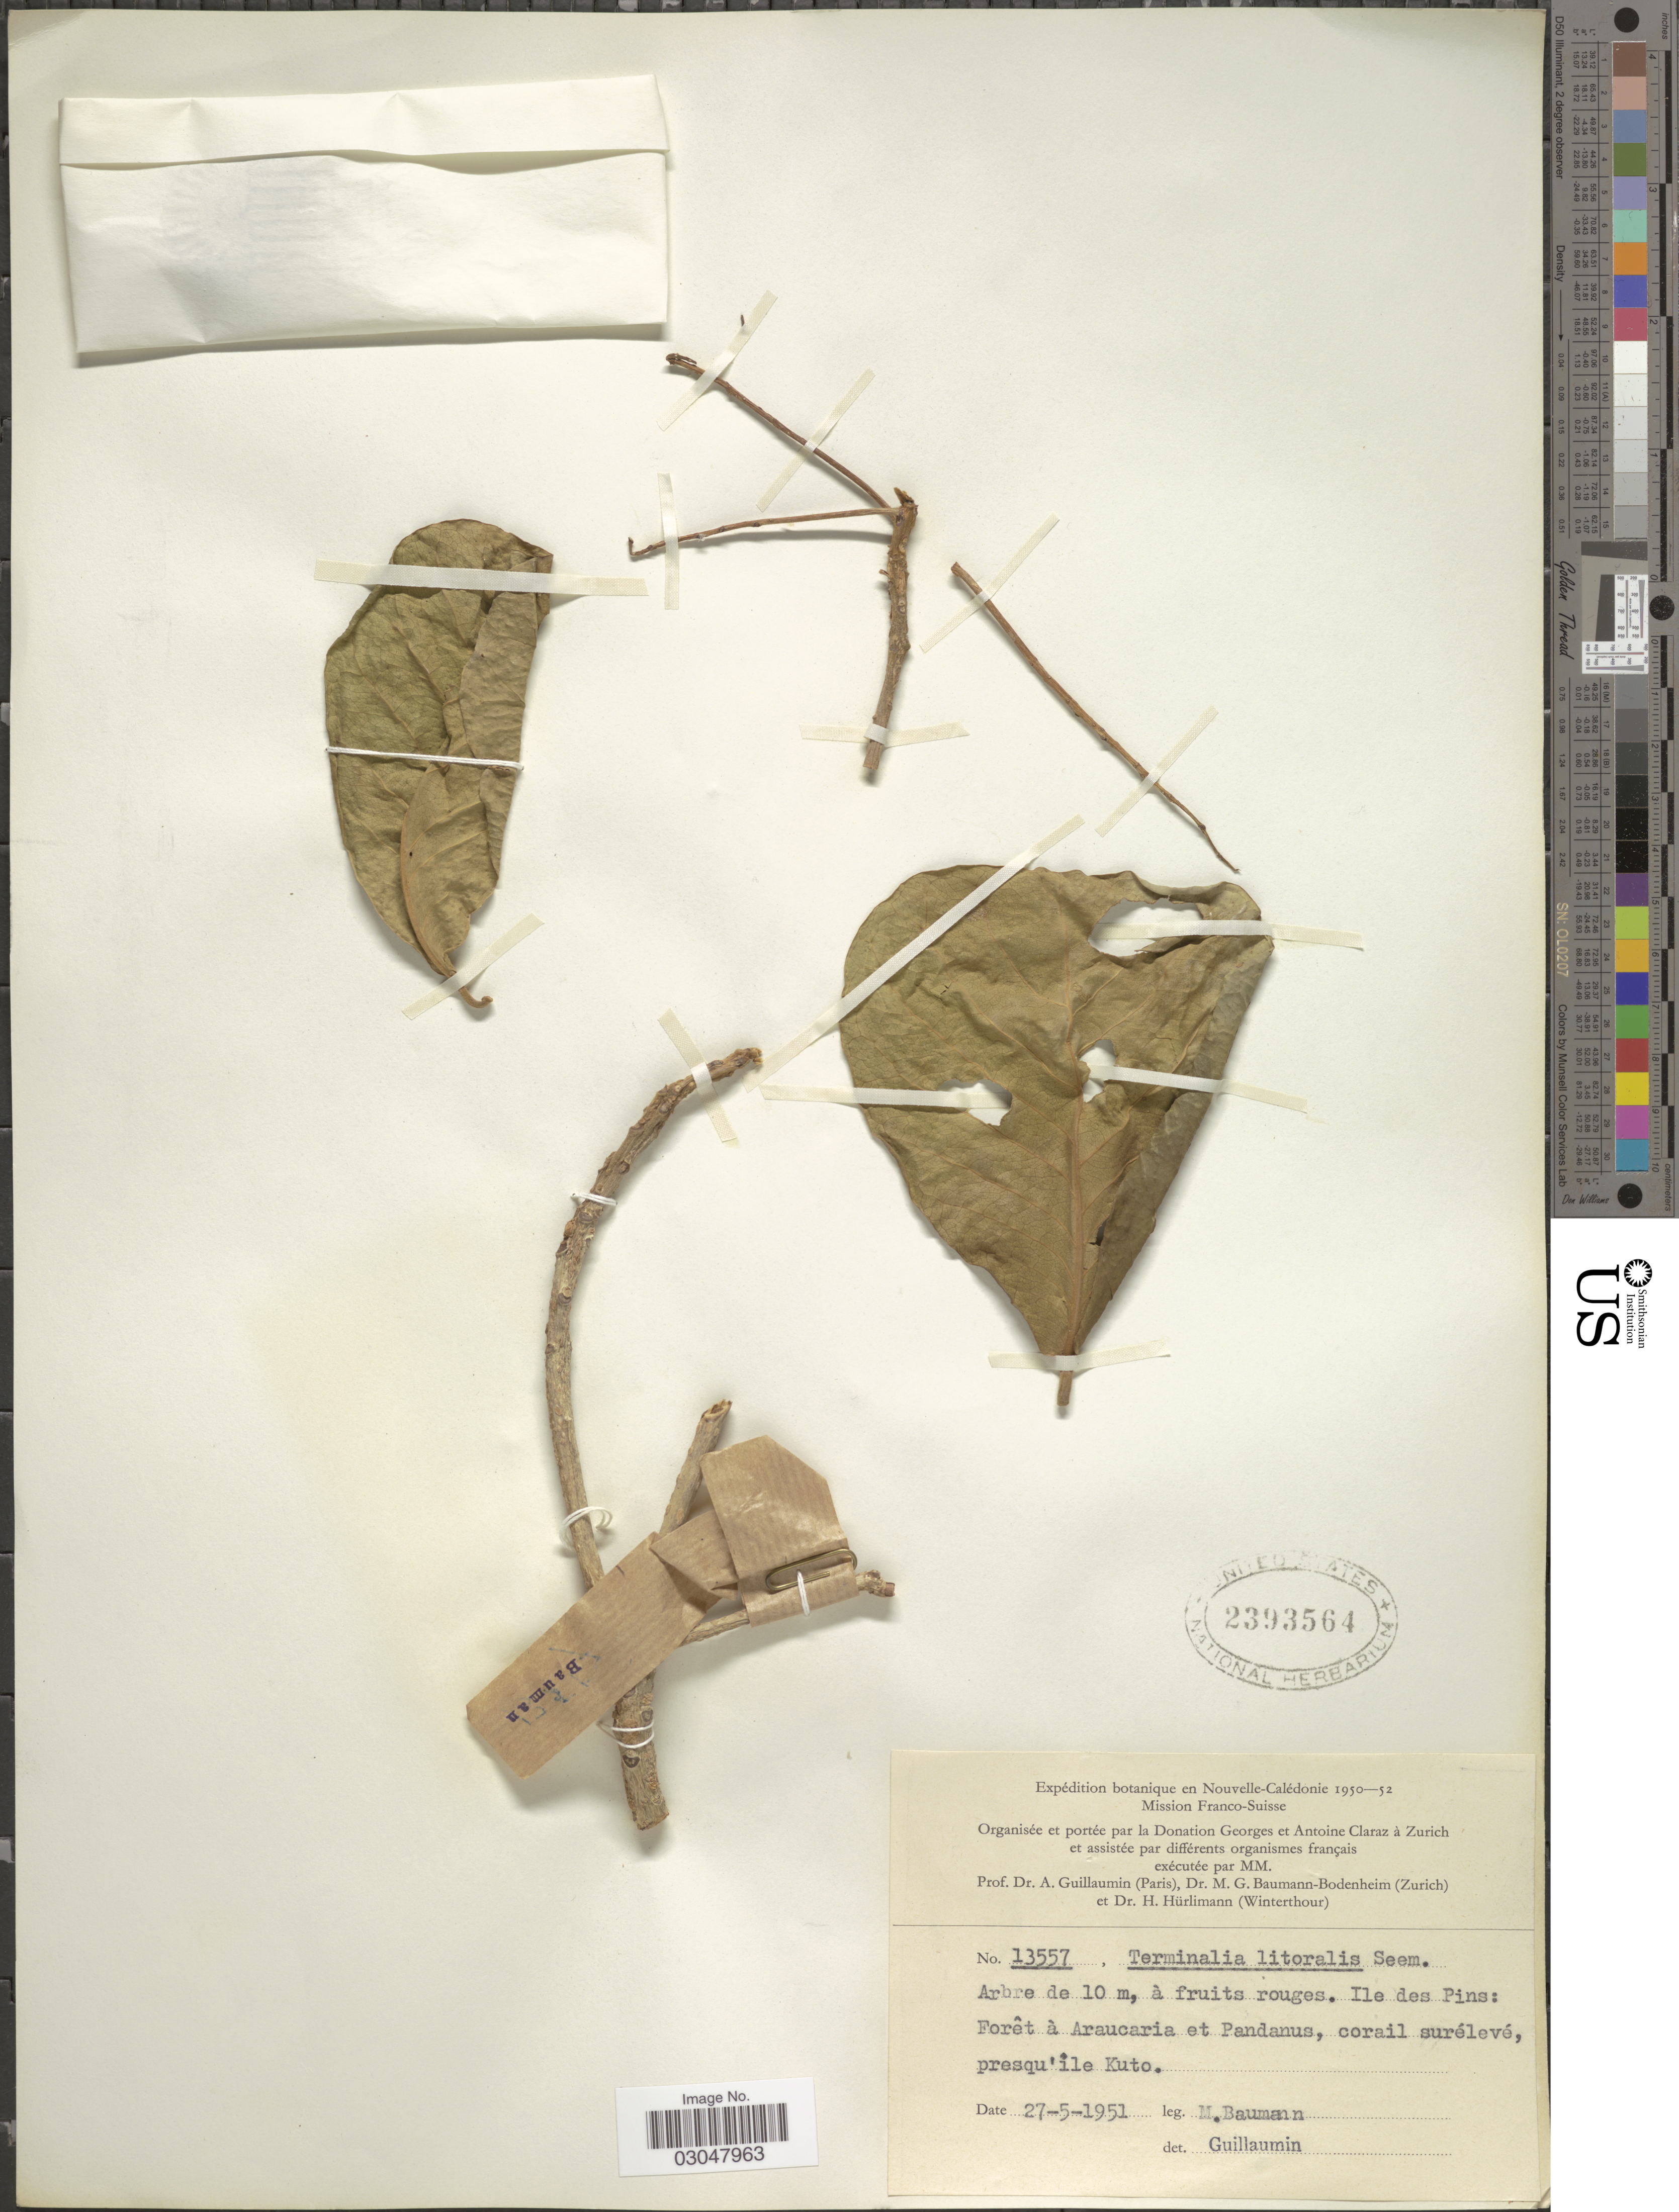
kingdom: Plantae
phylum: Tracheophyta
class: Magnoliopsida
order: Myrtales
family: Combretaceae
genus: Terminalia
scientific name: Terminalia litoralis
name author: Seem.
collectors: M. G. Baumann-Bodenheim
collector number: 13557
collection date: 1951-05-27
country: New Caledonia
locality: Nouvelle-Calédonie. Ile des Pins: Forêt à Araucaria et Pandanus, corail surélevé, presqu'ile Kuto.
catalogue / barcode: US 2393564